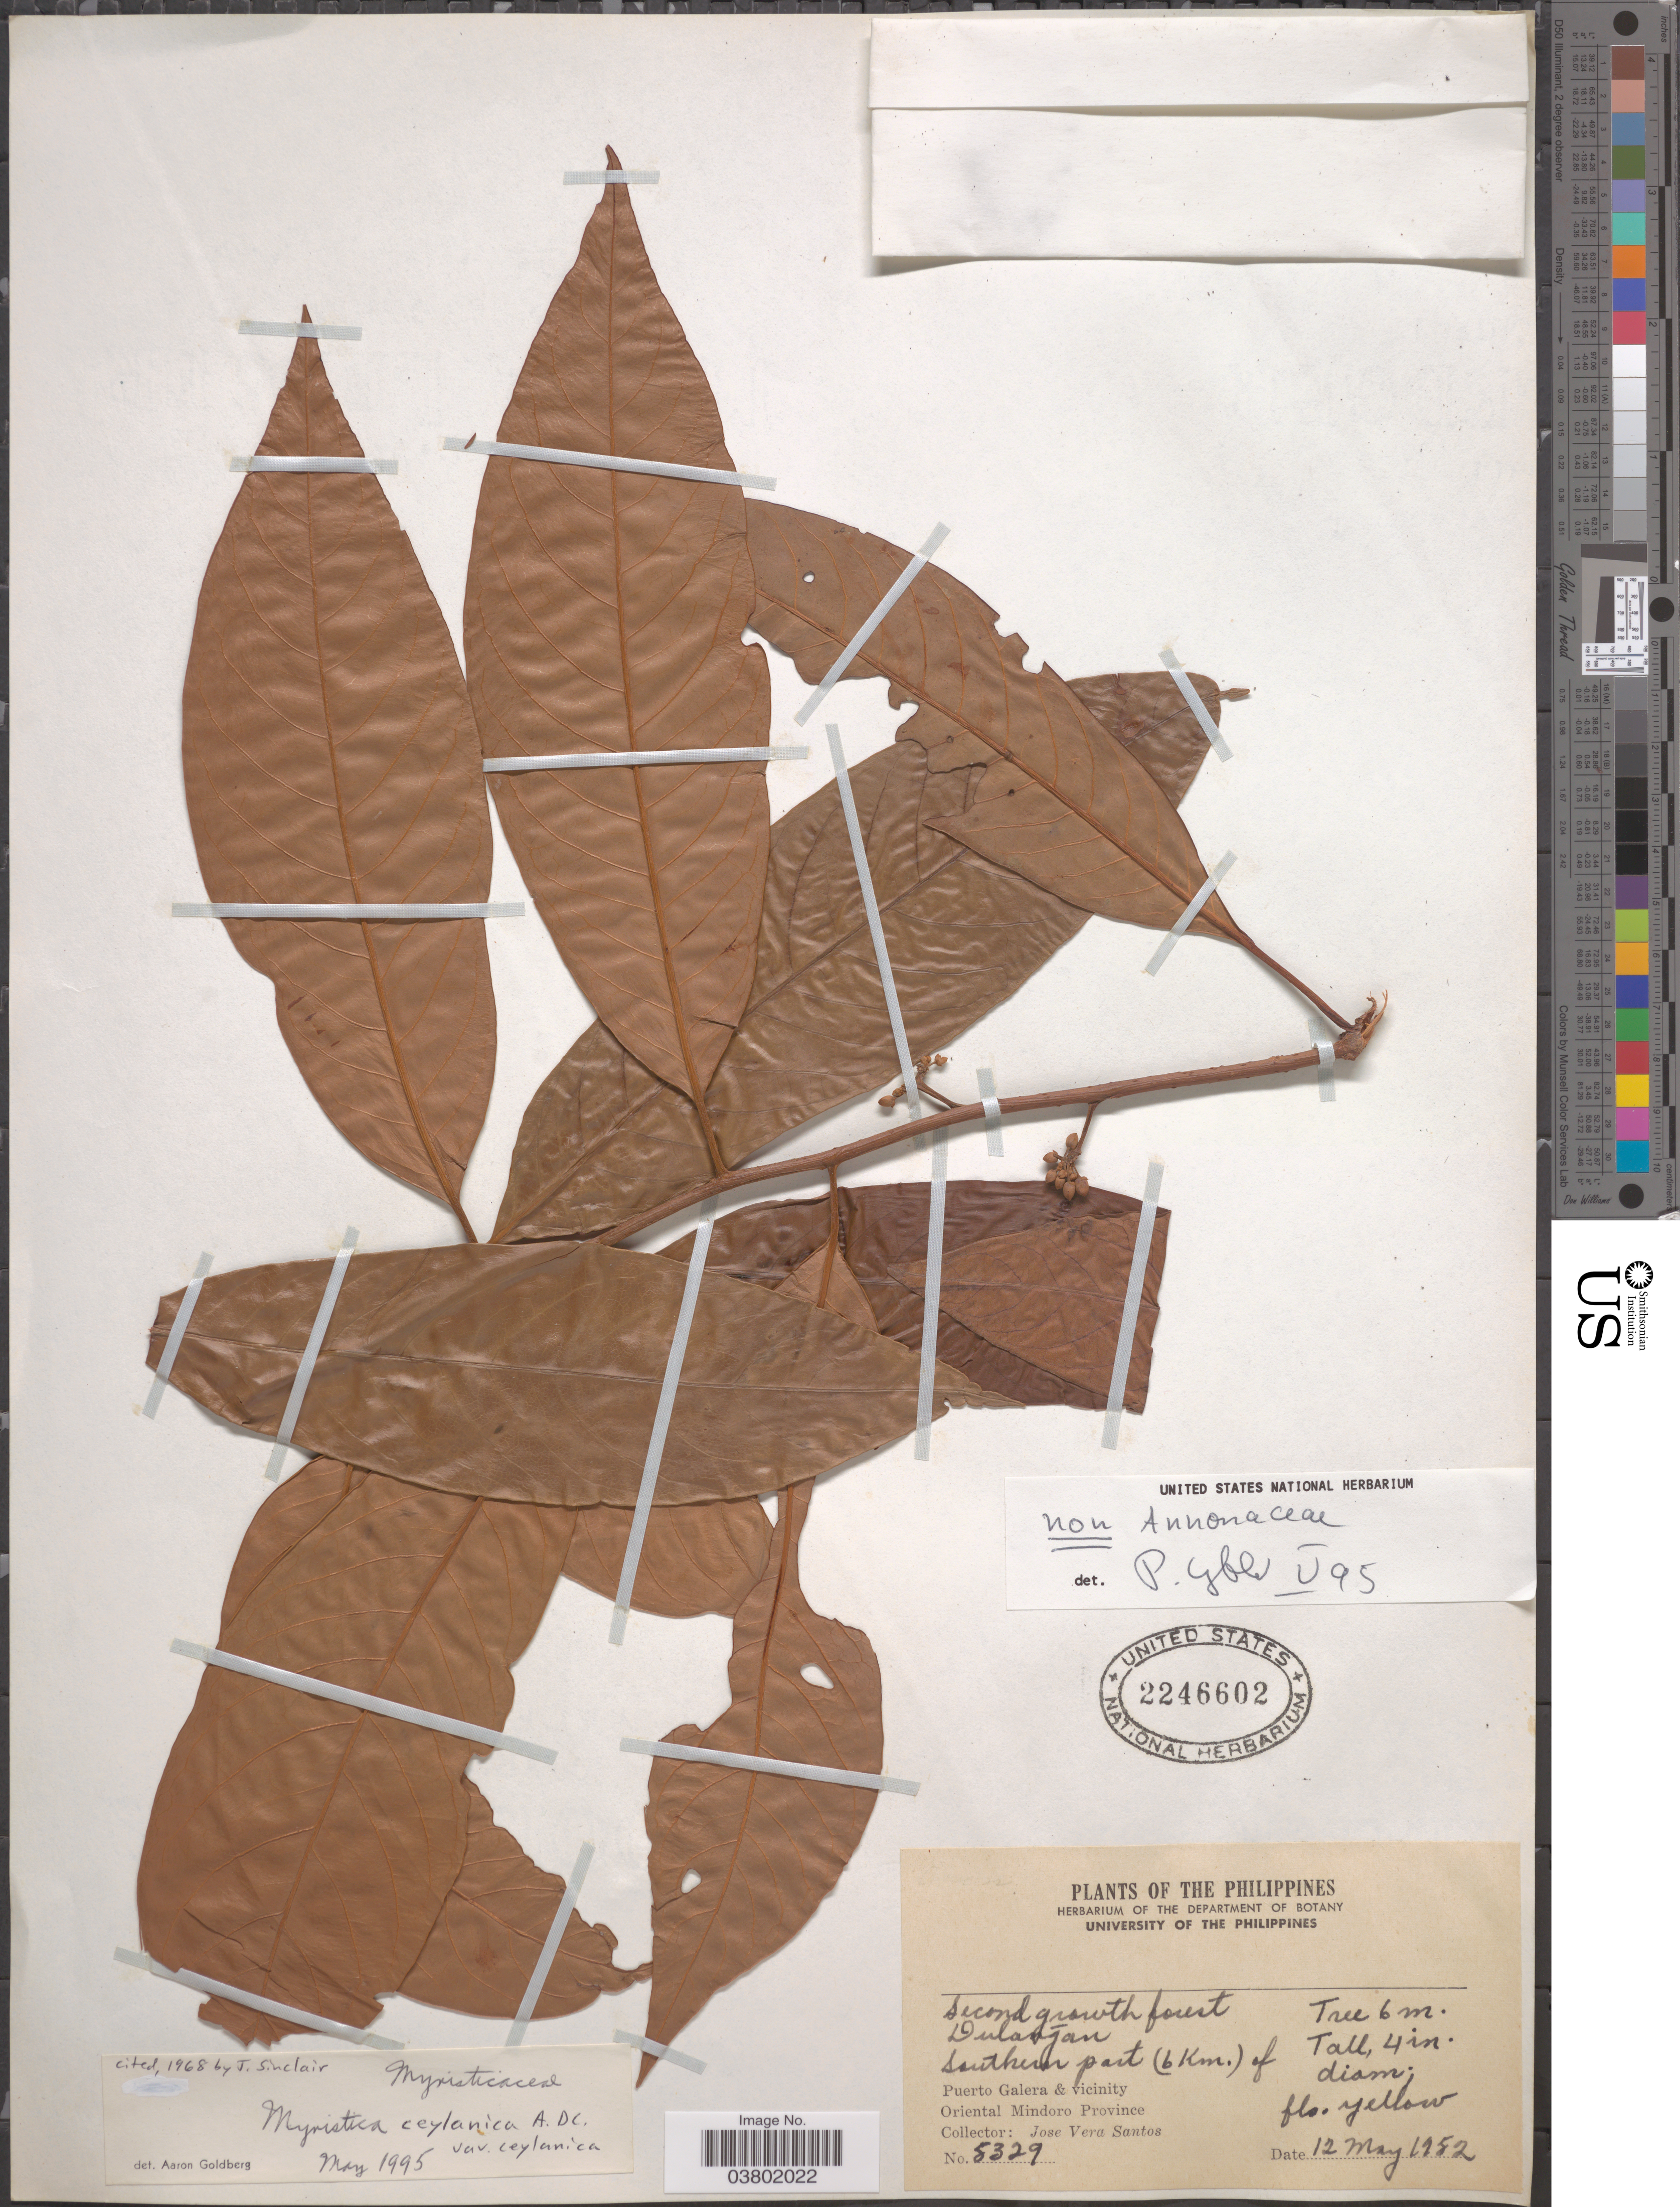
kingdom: Plantae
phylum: Tracheophyta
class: Magnoliopsida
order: Magnoliales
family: Myristicaceae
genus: Myristica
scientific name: Myristica ceylanica var. ceylanica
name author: A. DC.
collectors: J. V. Santos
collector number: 5329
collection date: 1982-05-12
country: Philippines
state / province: Mimaropa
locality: Second growth forest. Dulanjan. Southern part (6 Km.) of Puerto Galera & vicinity. Oriental Mindoro Province.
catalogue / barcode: US 2246602